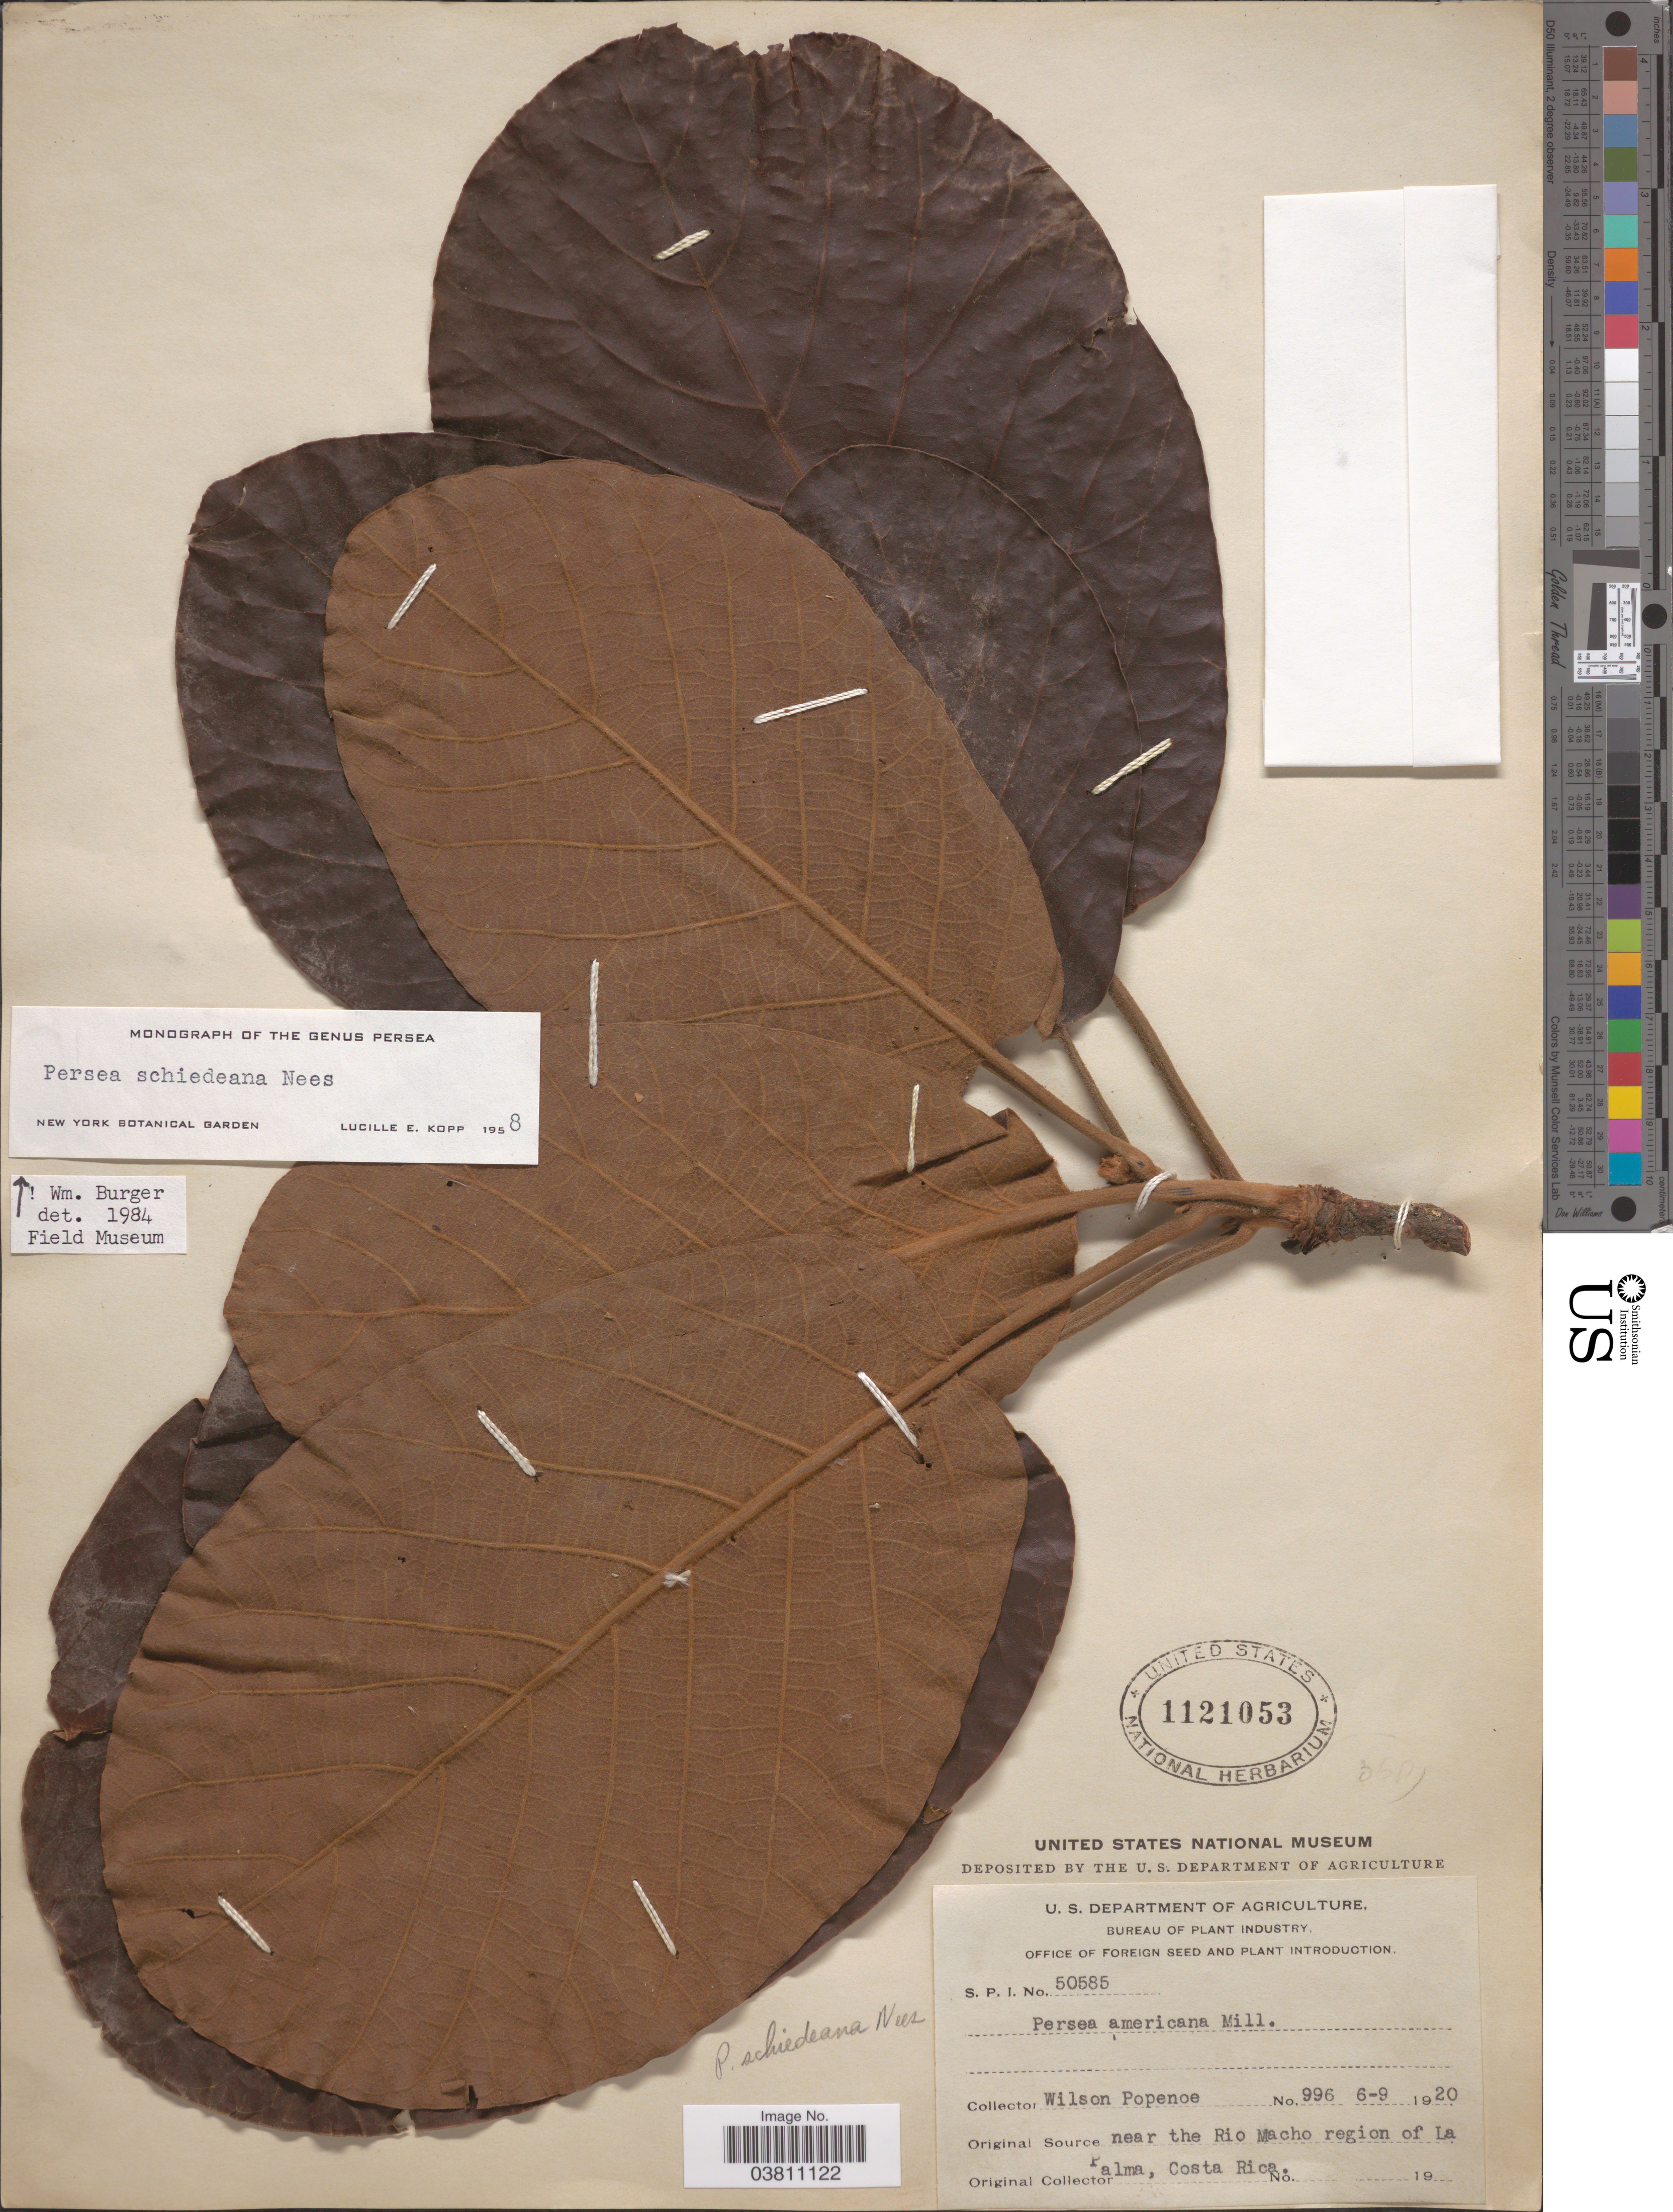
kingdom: Plantae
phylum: Tracheophyta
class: Magnoliopsida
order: Laurales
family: Lauraceae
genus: Persea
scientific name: Persea schiediana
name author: Nees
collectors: F. Popenoe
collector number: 996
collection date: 1920-09-06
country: Costa Rica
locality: Near the Rio Macho region of La Palma.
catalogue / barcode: US 1121053